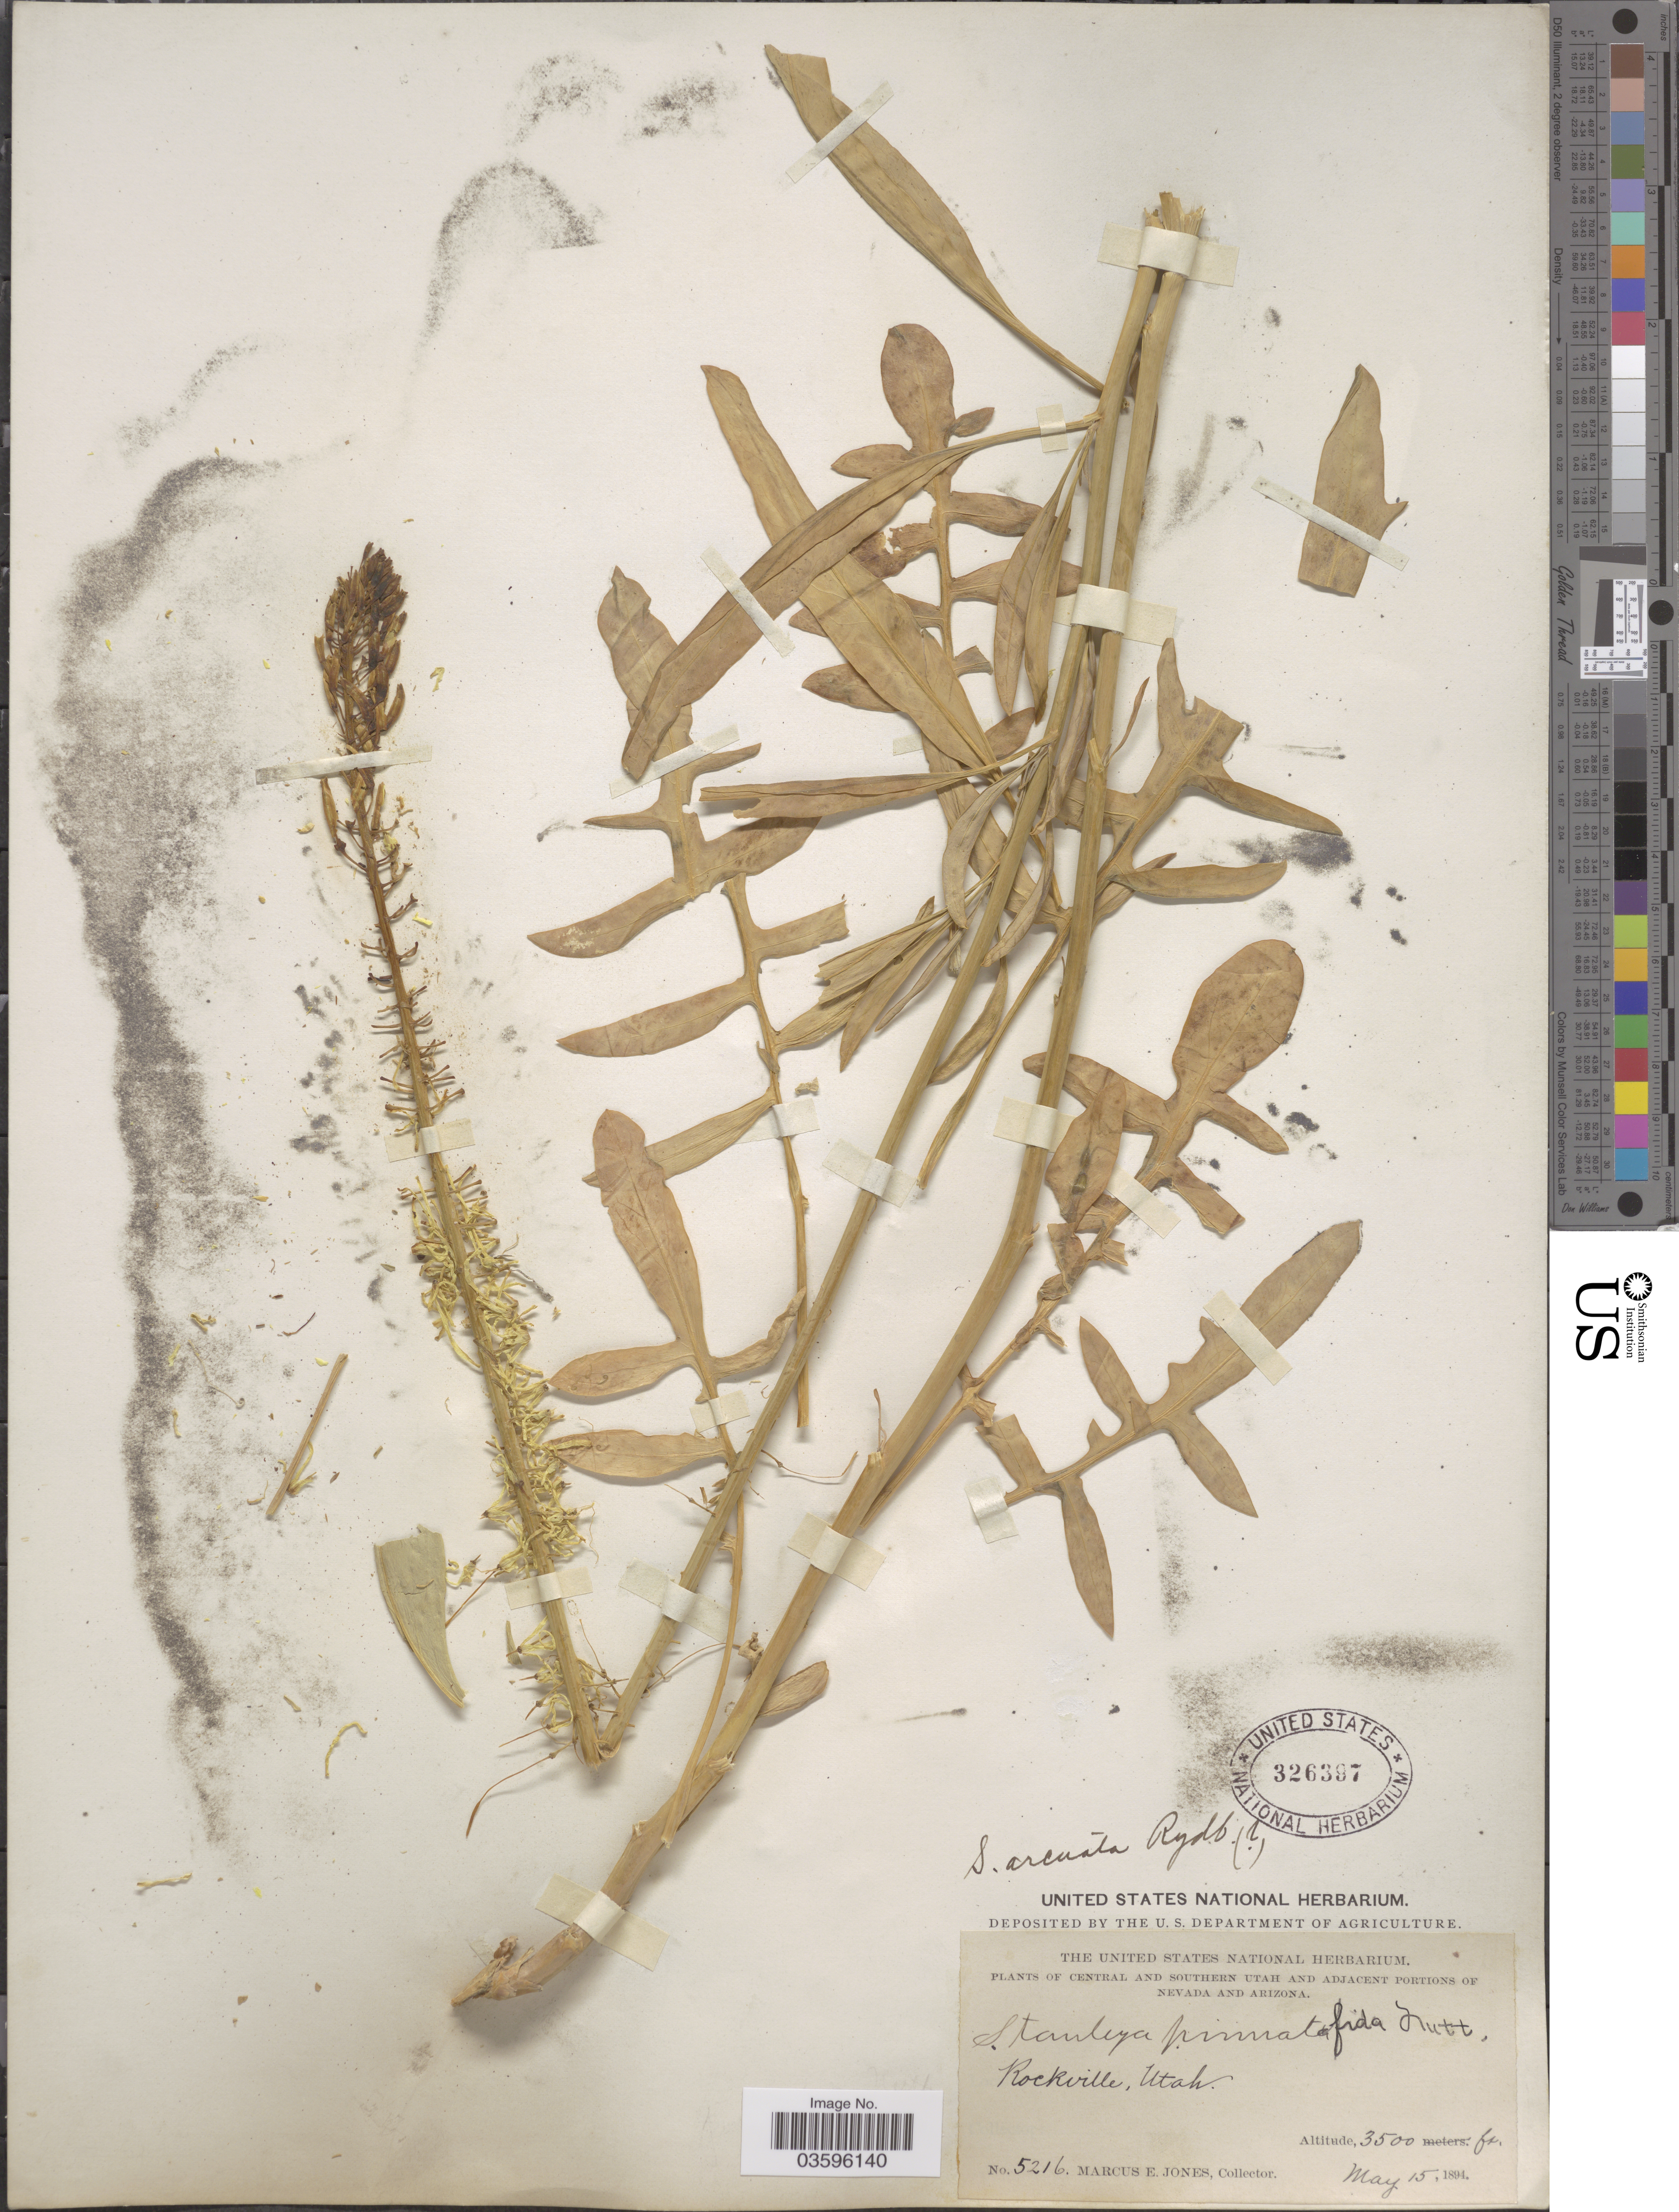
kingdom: Plantae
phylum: Tracheophyta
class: Magnoliopsida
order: Brassicales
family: Brassicaceae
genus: Stanleya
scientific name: Stanleya pinnata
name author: (Pursh) Britton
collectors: M. E. Jones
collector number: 5216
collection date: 1894-05-15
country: United States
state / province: Utah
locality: Central and Southern Utah. Rockville.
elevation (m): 1067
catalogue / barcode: US 326397